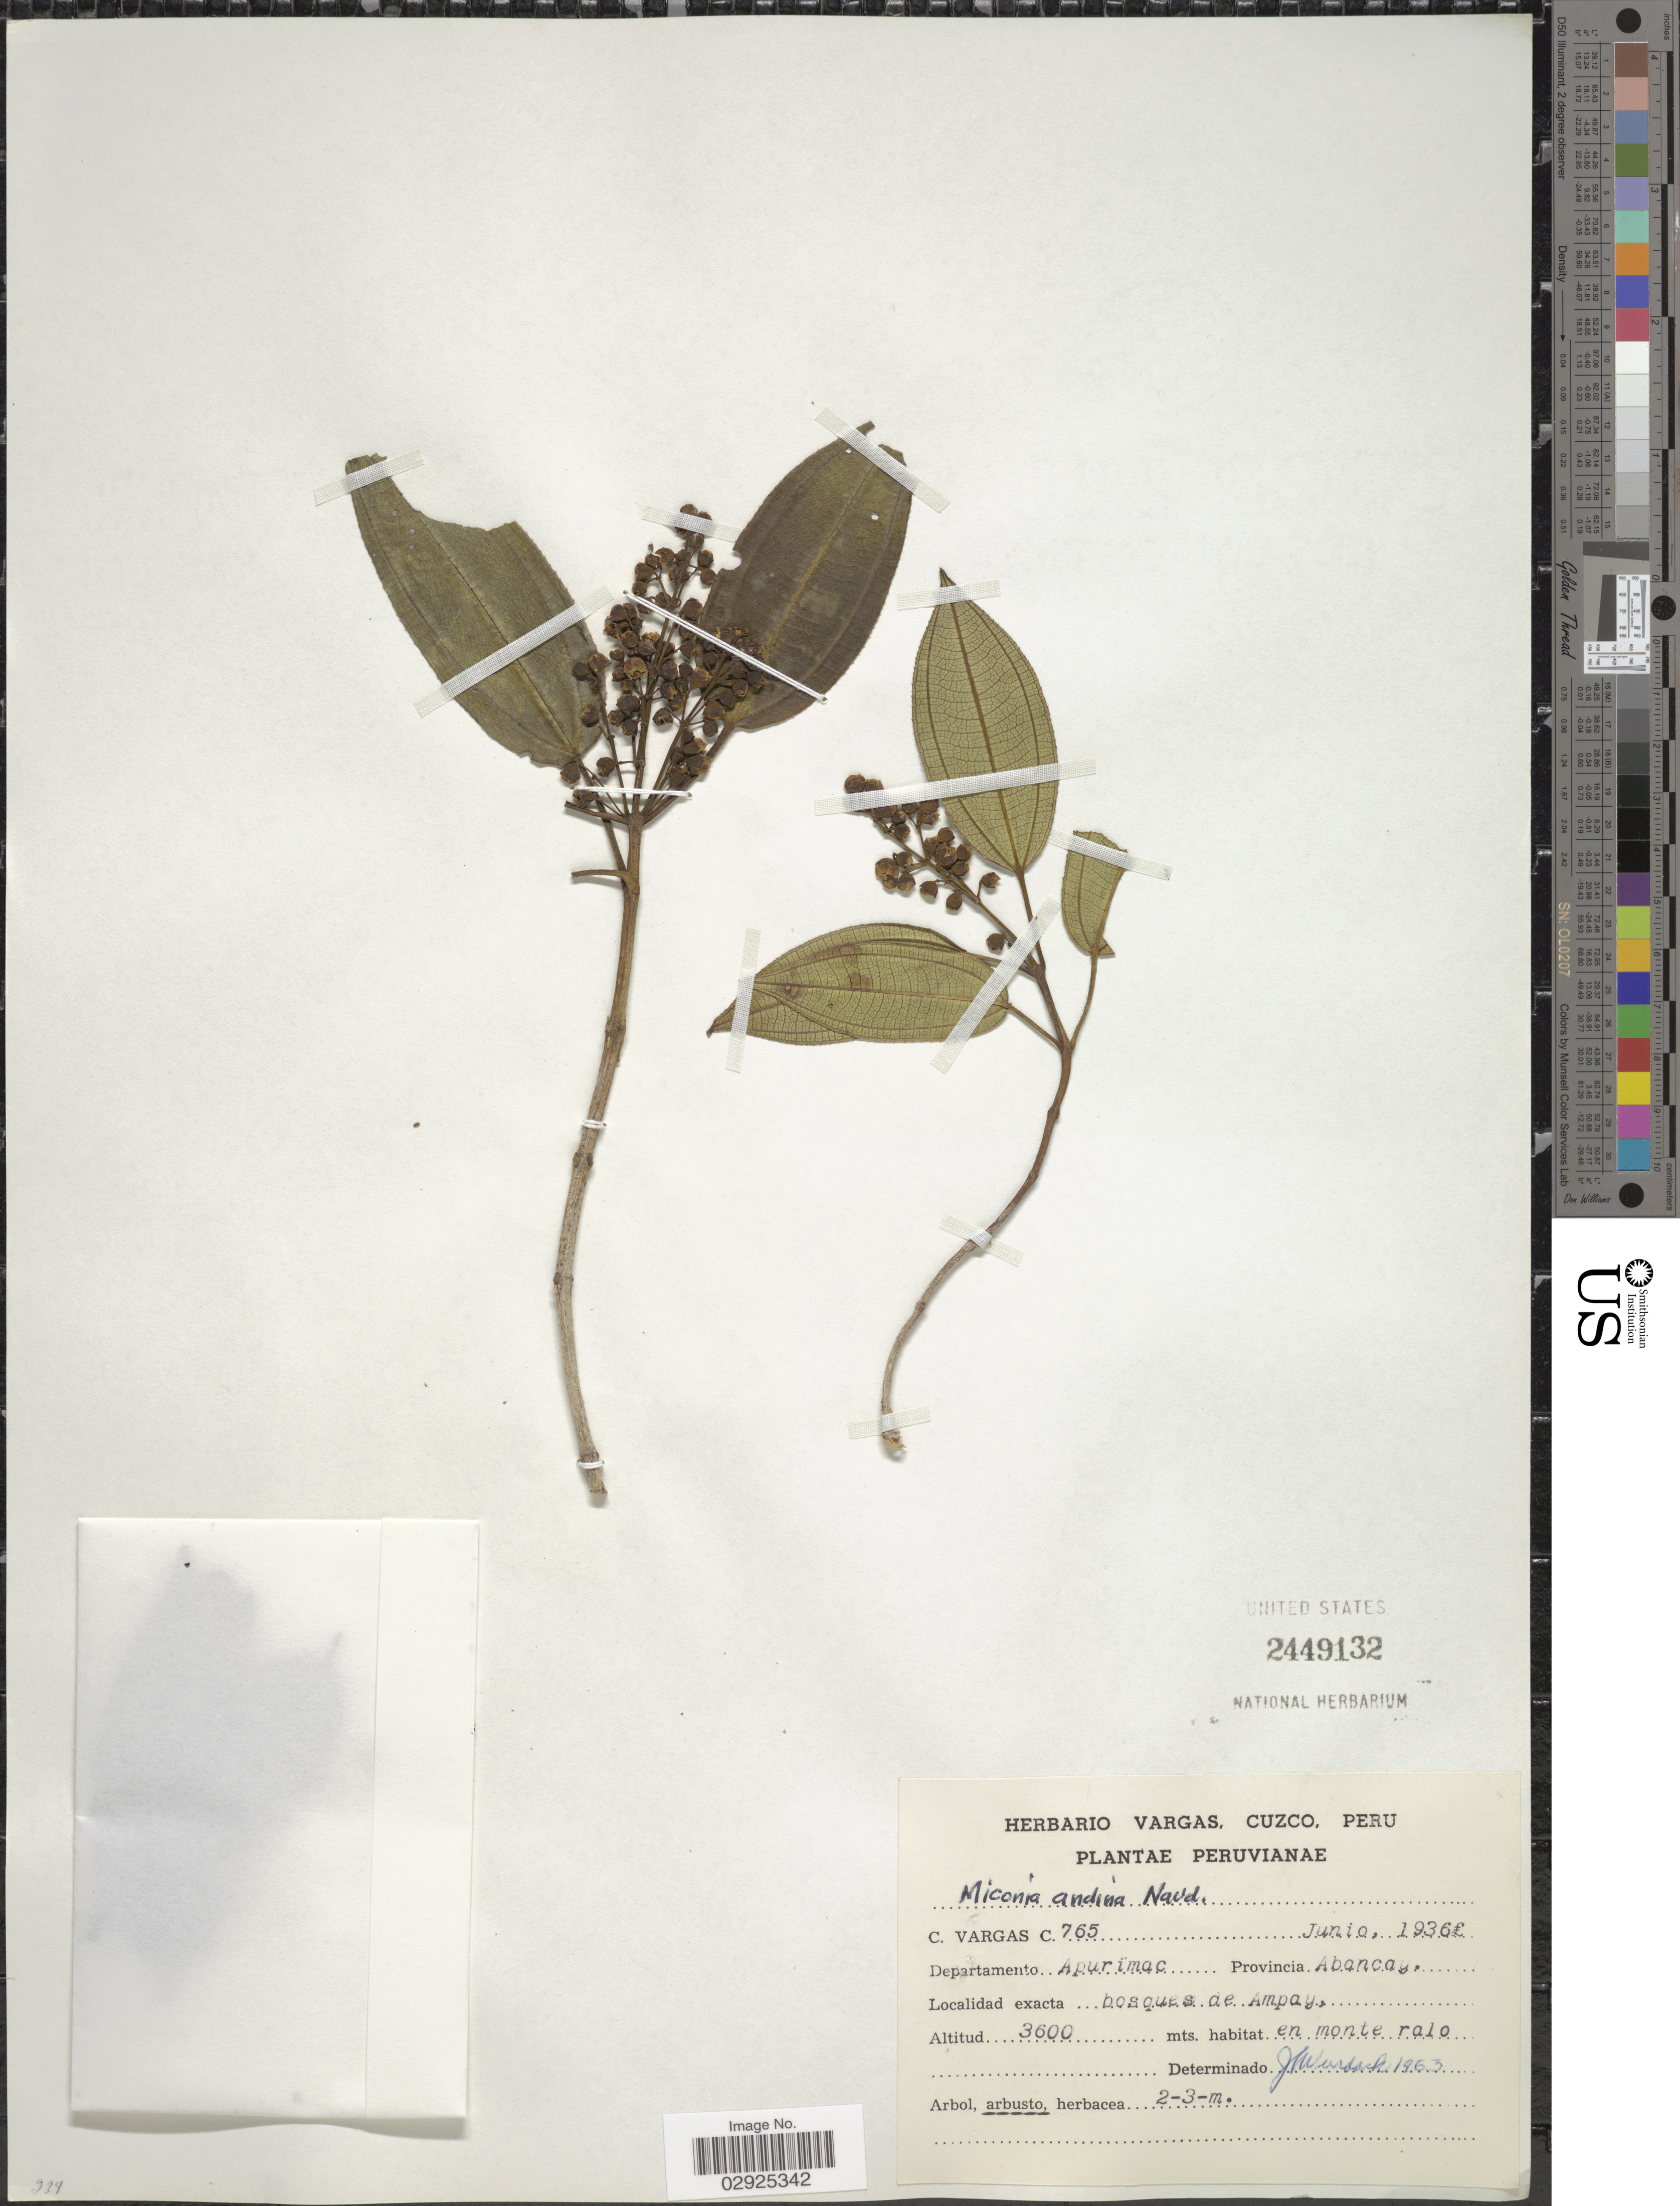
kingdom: Plantae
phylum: Tracheophyta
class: Magnoliopsida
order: Myrtales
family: Melastomataceae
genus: Miconia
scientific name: Miconia andina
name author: (Naudin) Naudin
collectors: C. Vargas Calderón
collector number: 765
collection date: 1936-06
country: Peru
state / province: Apurímac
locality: Departamento Apurimac, Provincia Abancay.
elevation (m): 3600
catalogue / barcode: US 2449132